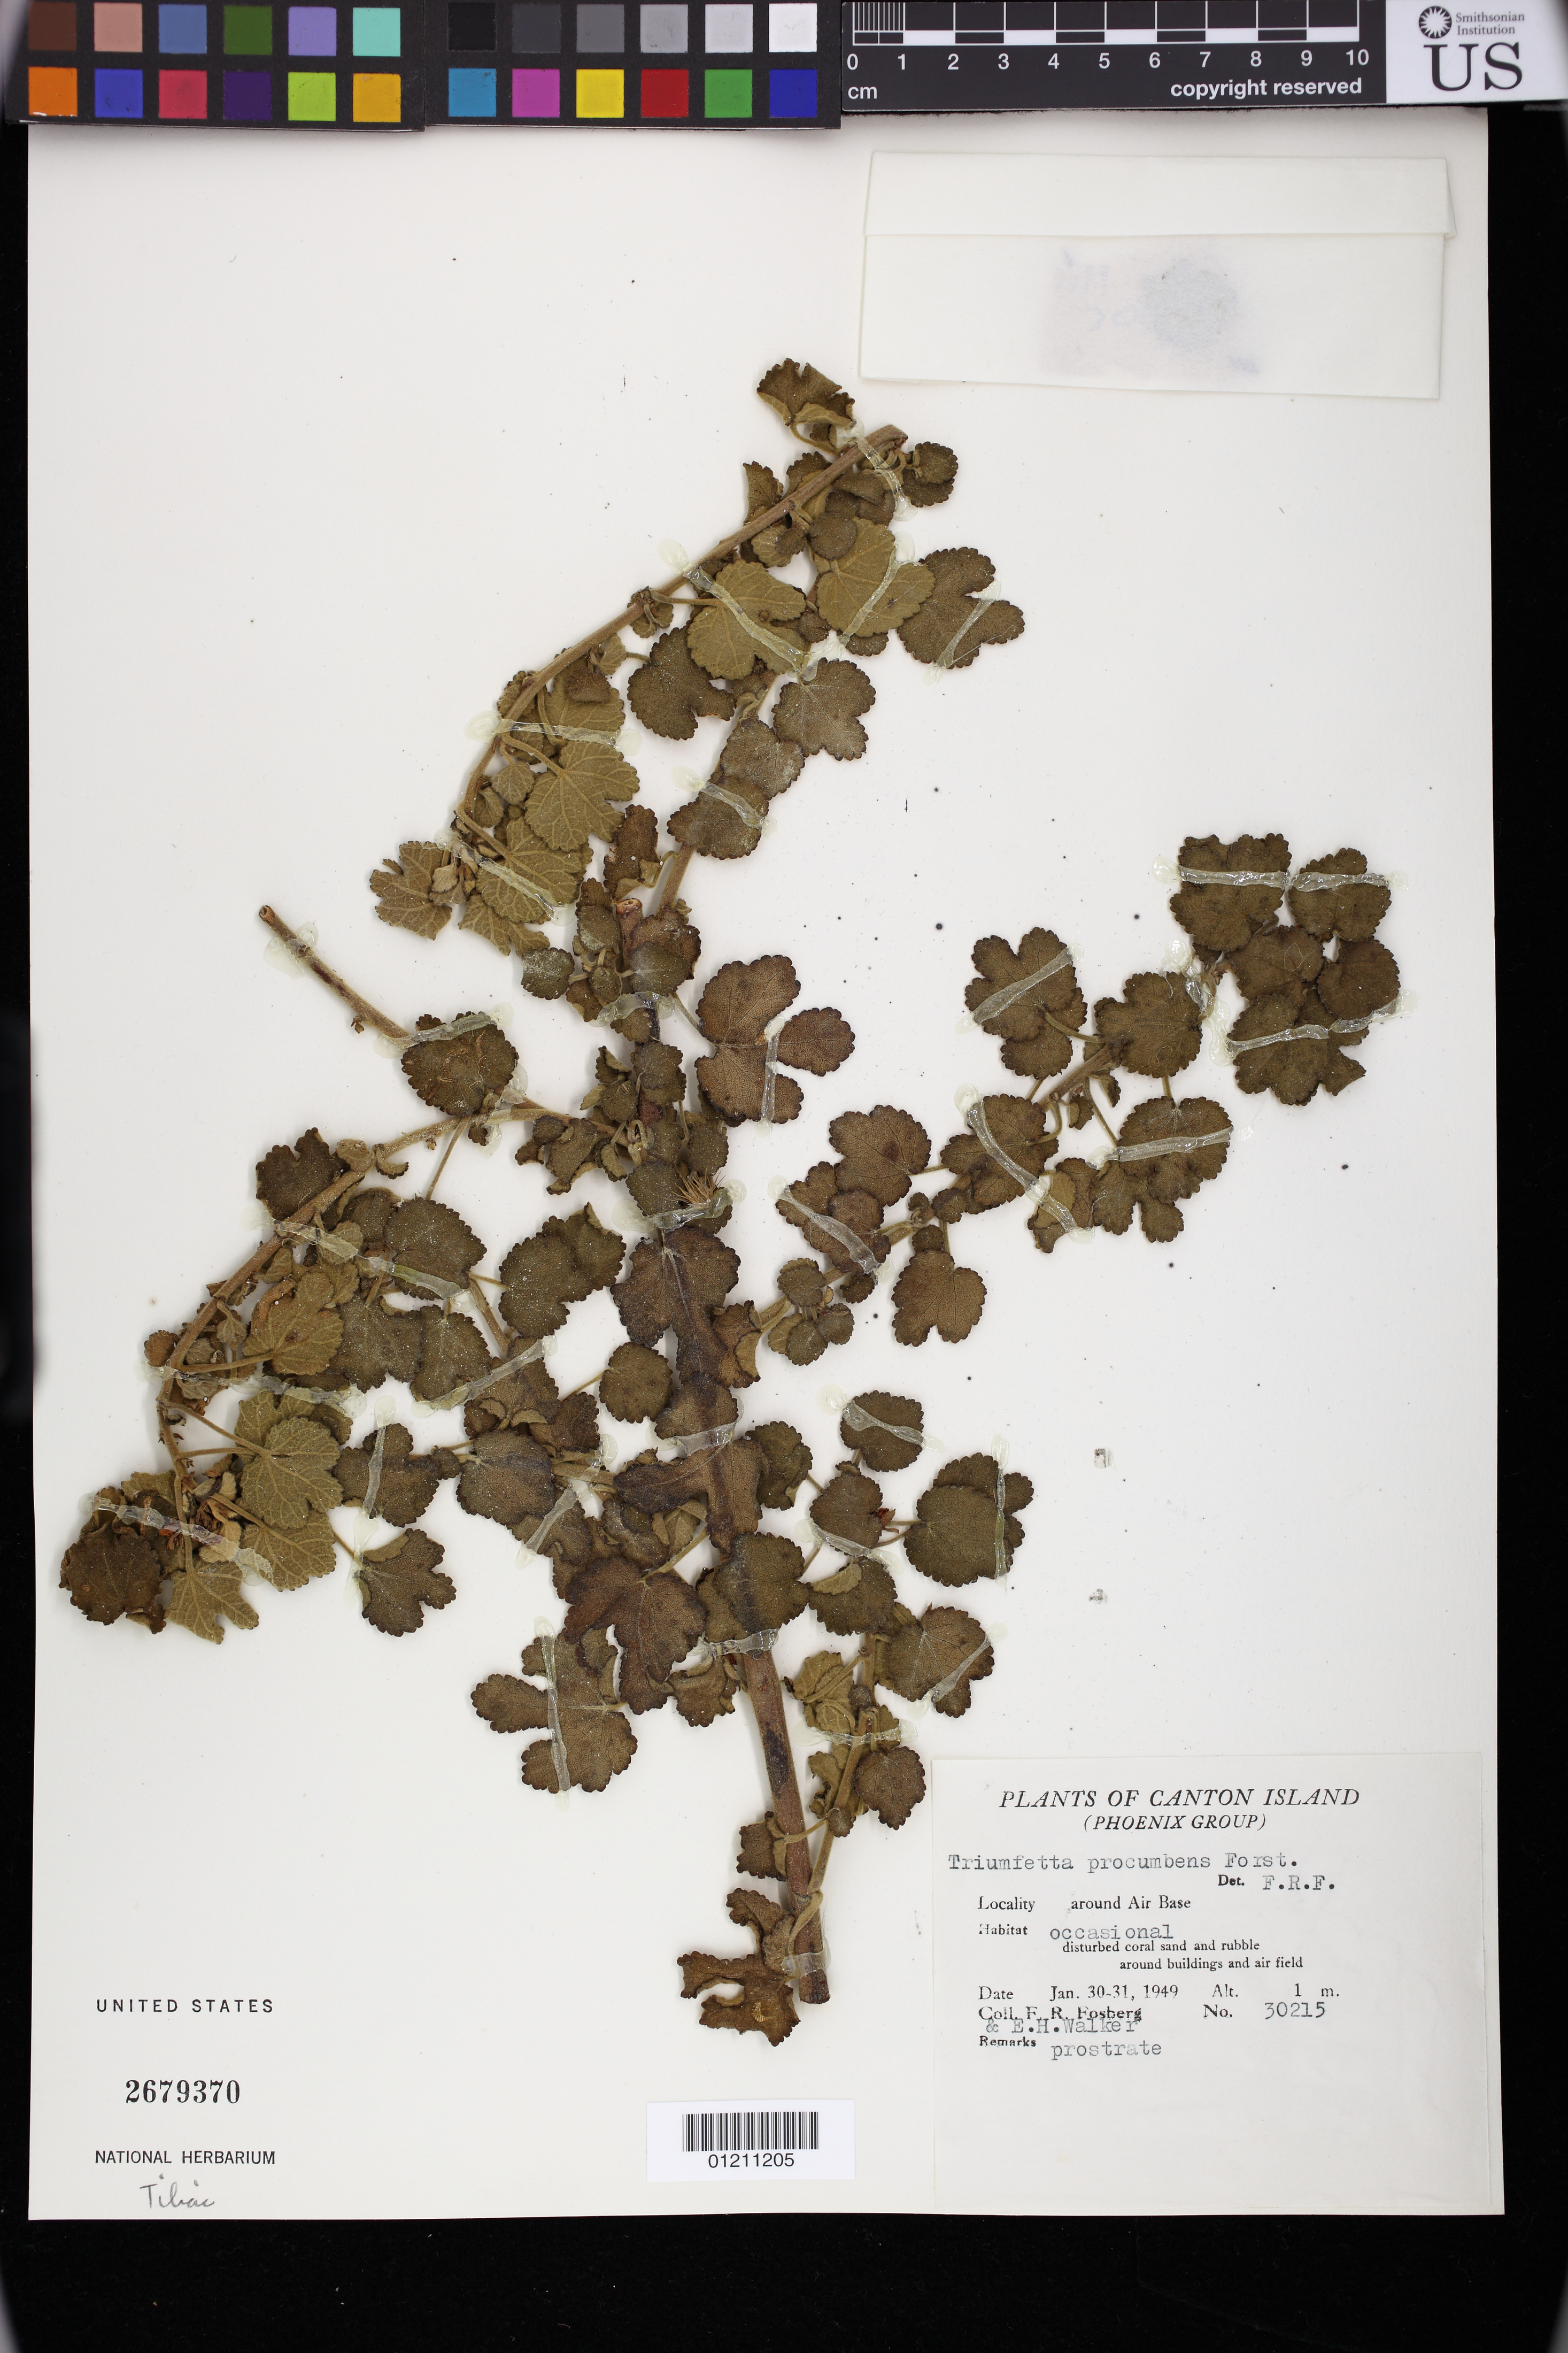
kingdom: Plantae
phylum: Tracheophyta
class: Magnoliopsida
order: Malvales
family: Malvaceae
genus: Triumfetta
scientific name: Triumfetta procumbens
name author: G. Forst.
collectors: F. R. Fosberg & E. H. Walker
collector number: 30215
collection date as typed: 30 Jan 1949 to 31 Jan 1949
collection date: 1949-01-30/1949-01-31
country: Kiribati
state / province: Phoenix Islands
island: Kanton [Canton] Atoll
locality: Canton Islet, around air base.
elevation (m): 1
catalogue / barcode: US 2679370